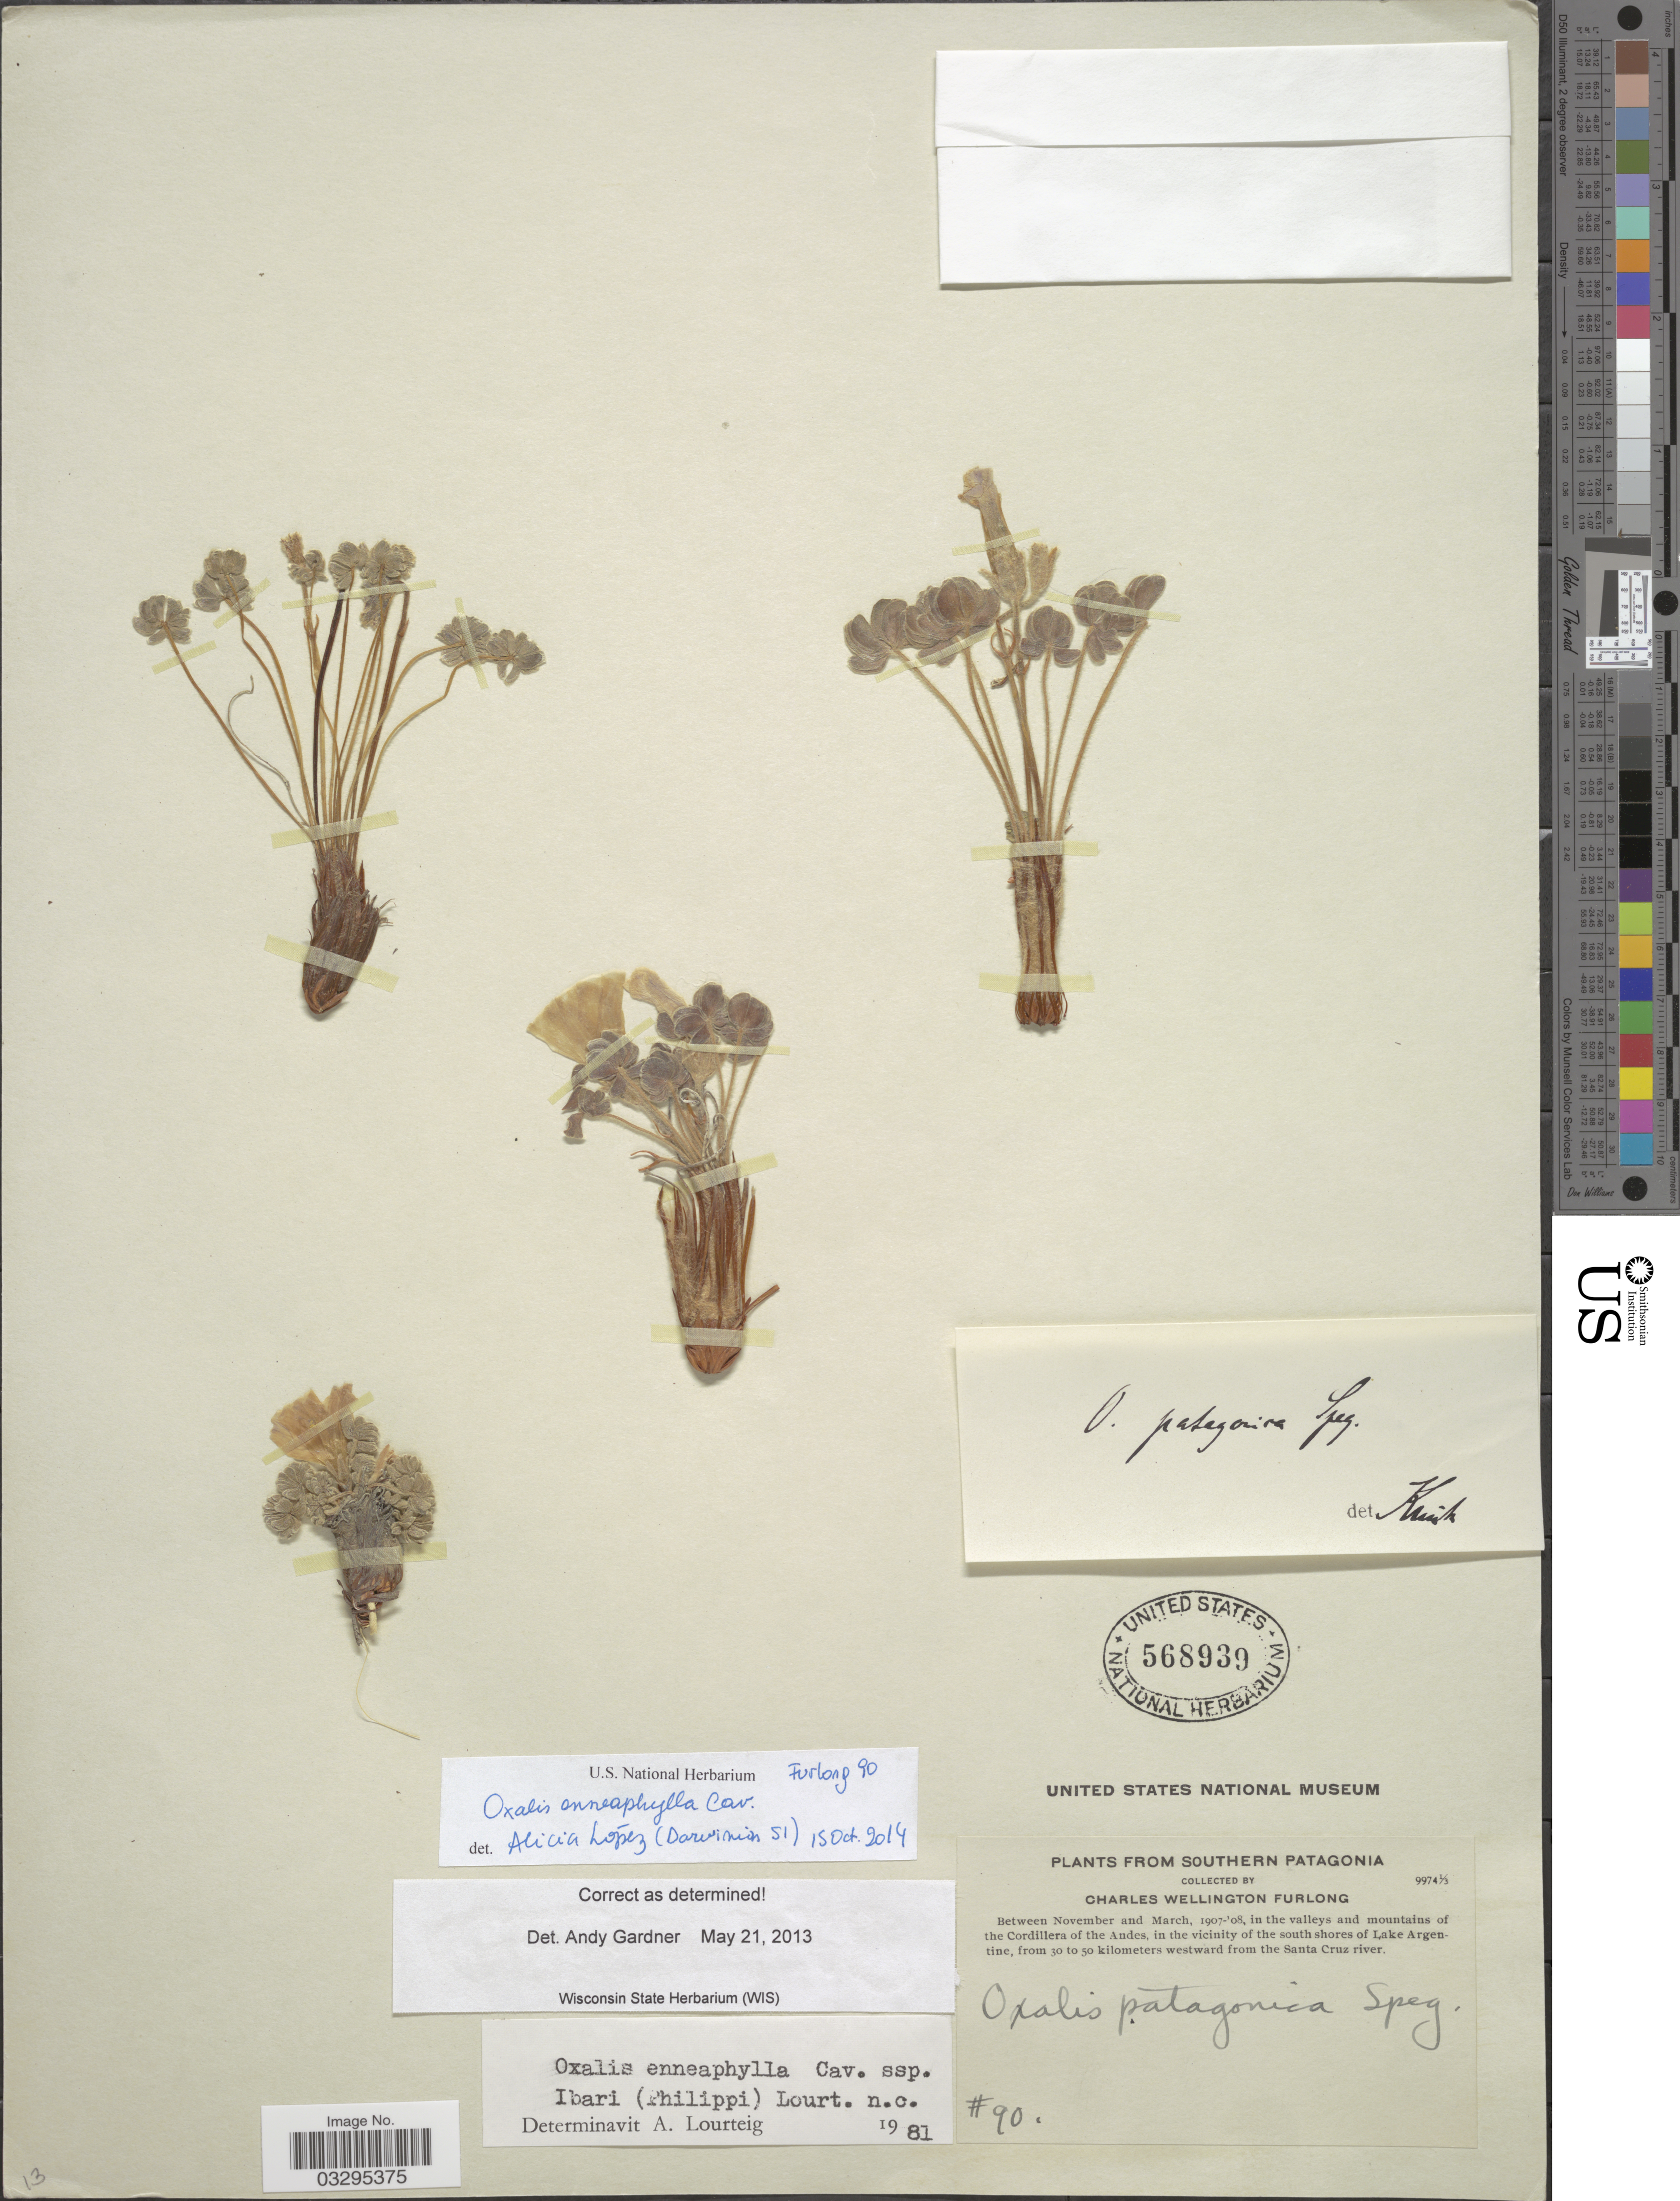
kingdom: Plantae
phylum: Tracheophyta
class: Magnoliopsida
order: Oxalidales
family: Oxalidaceae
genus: Oxalis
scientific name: Oxalis enneaphylla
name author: Cav.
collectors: C. Furlong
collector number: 90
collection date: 1907-11/1908-03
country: Argentina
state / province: Santa Cruz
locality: Southern Patagonia. In the valleys and mountains of the Cordillera of the Andes, in the vicinity of the south shores of Lake Argentine, from 30 to 50 kilometers westward from the Santa Cruz river.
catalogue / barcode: US 568939